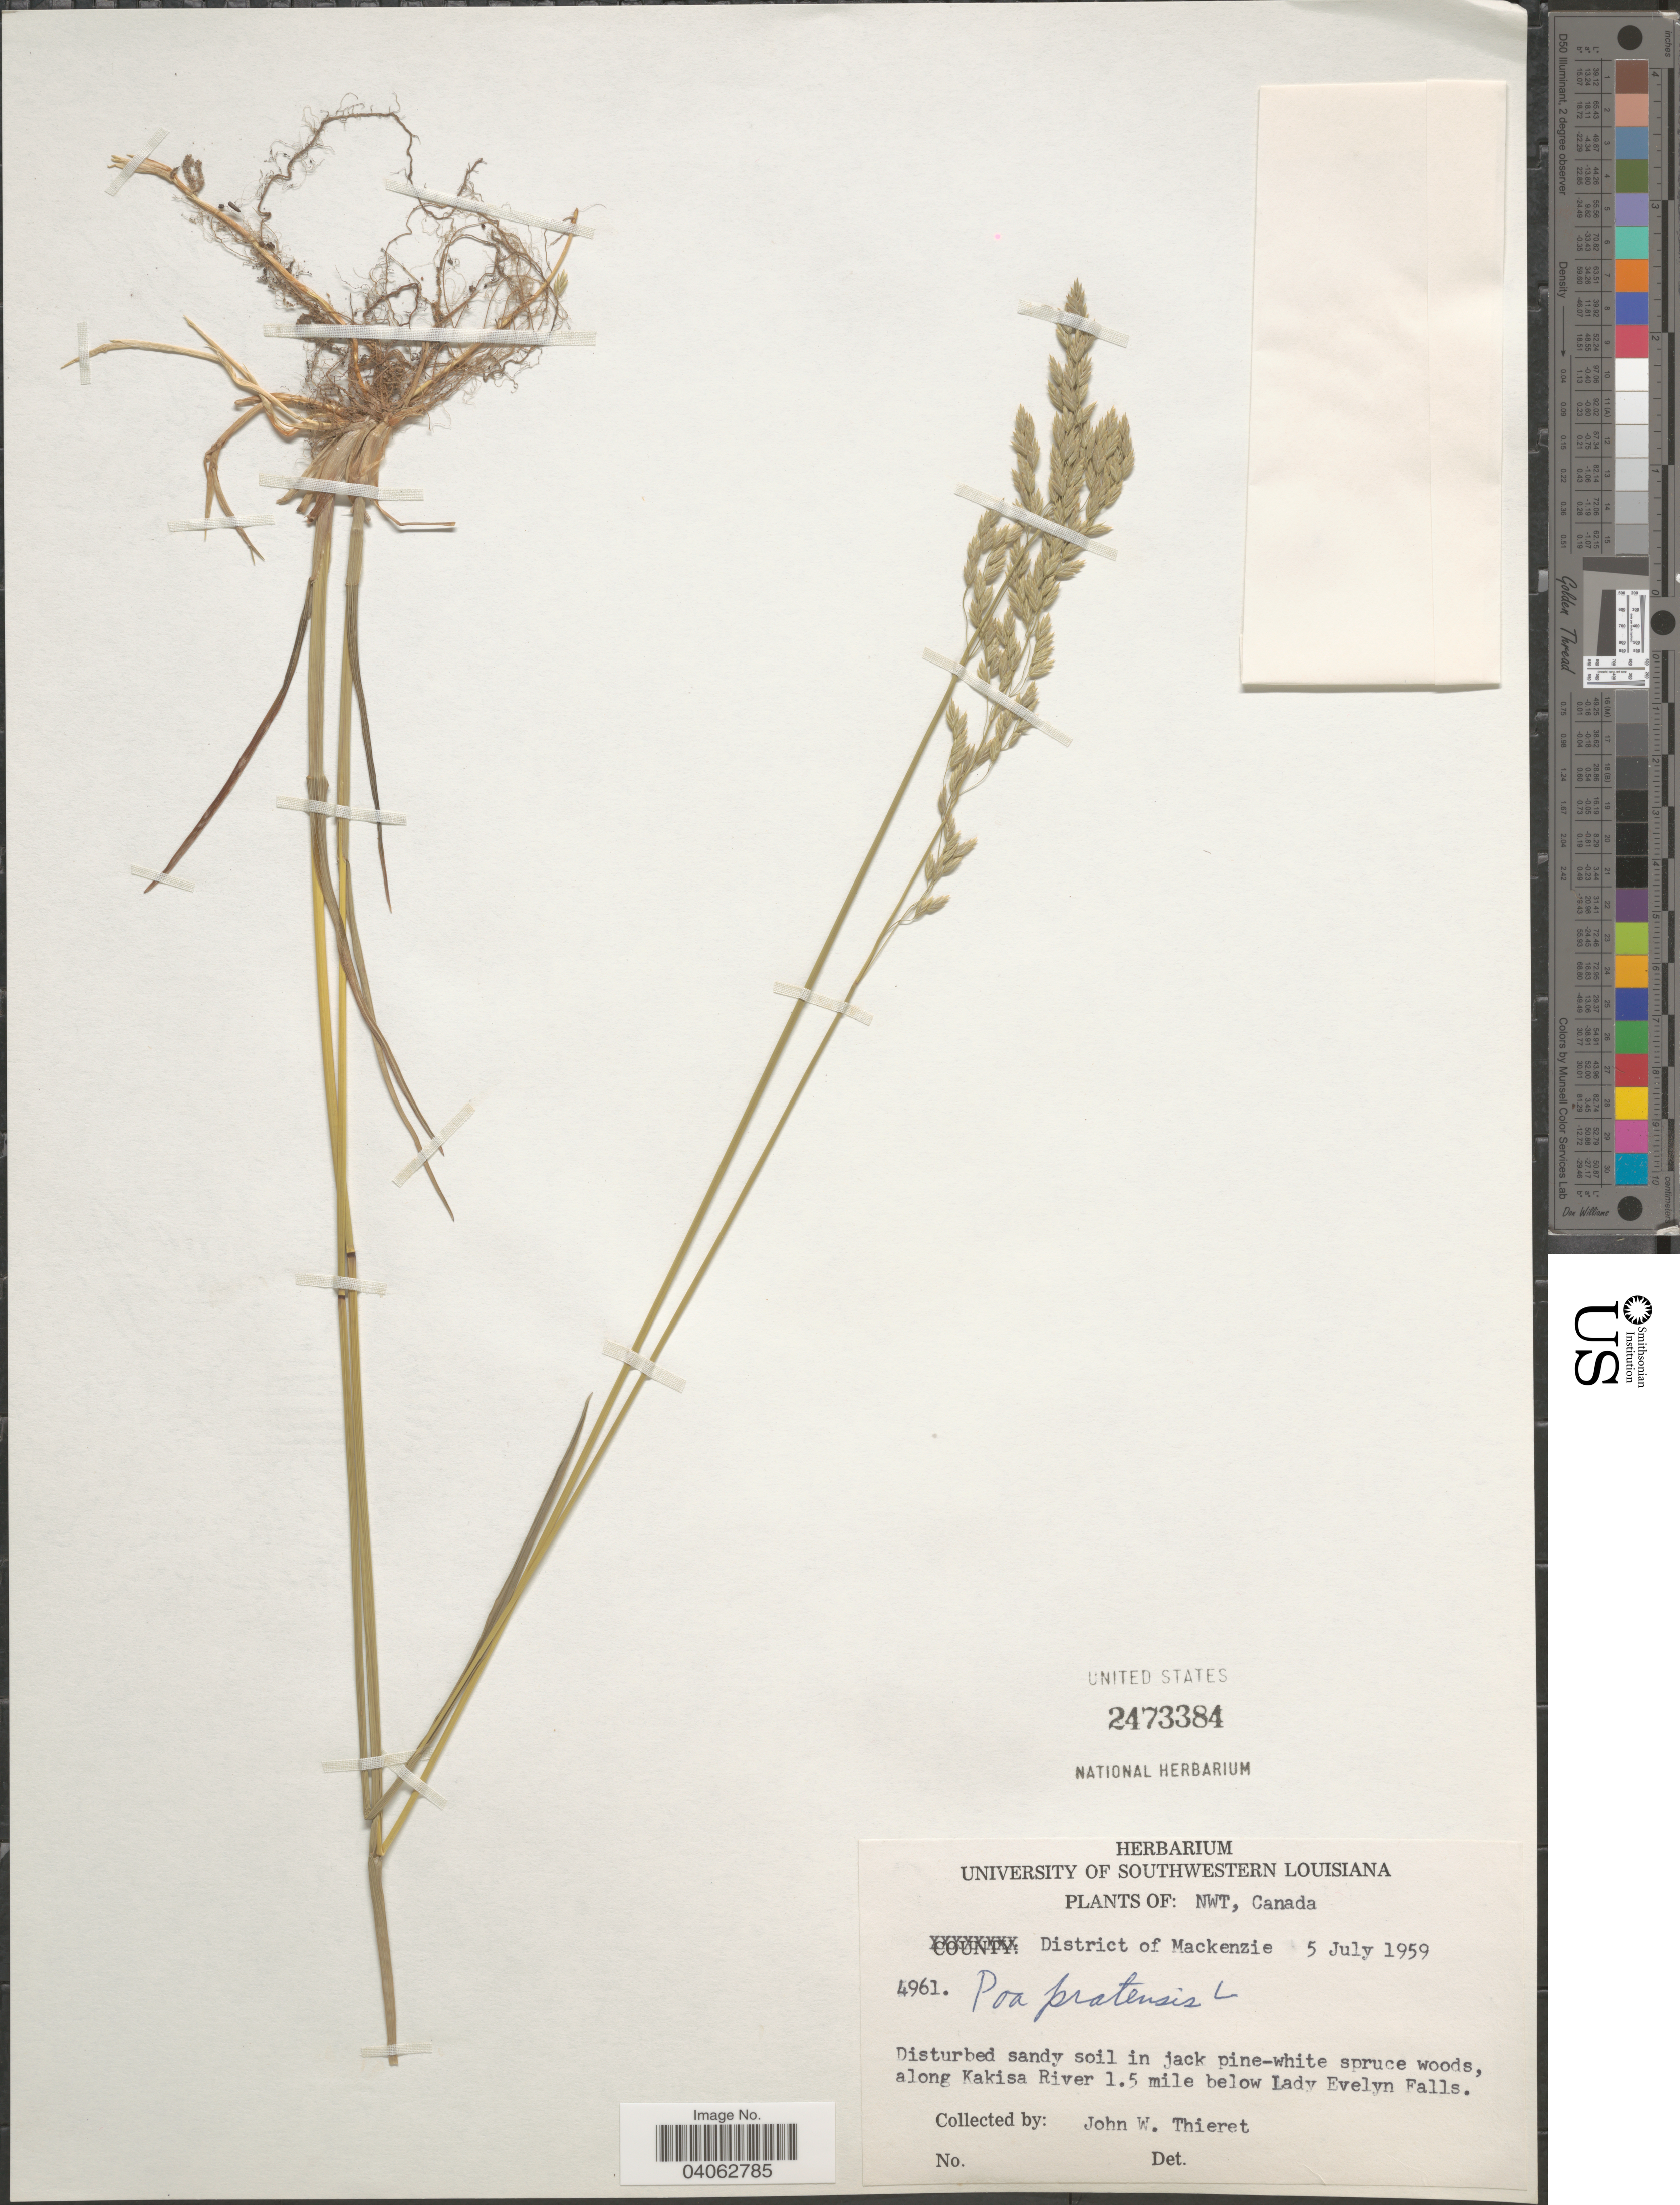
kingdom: Plantae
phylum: Tracheophyta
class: Liliopsida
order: Poales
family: Poaceae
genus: Poa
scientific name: Poa pratensis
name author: L.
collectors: J. W. Thieret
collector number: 4961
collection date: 1959-07-05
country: Canada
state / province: Northwest Territories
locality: District of Mackenzie. Along Kakisa River 1.5 mile below Lady Evelyn Falls.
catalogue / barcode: US 2473384